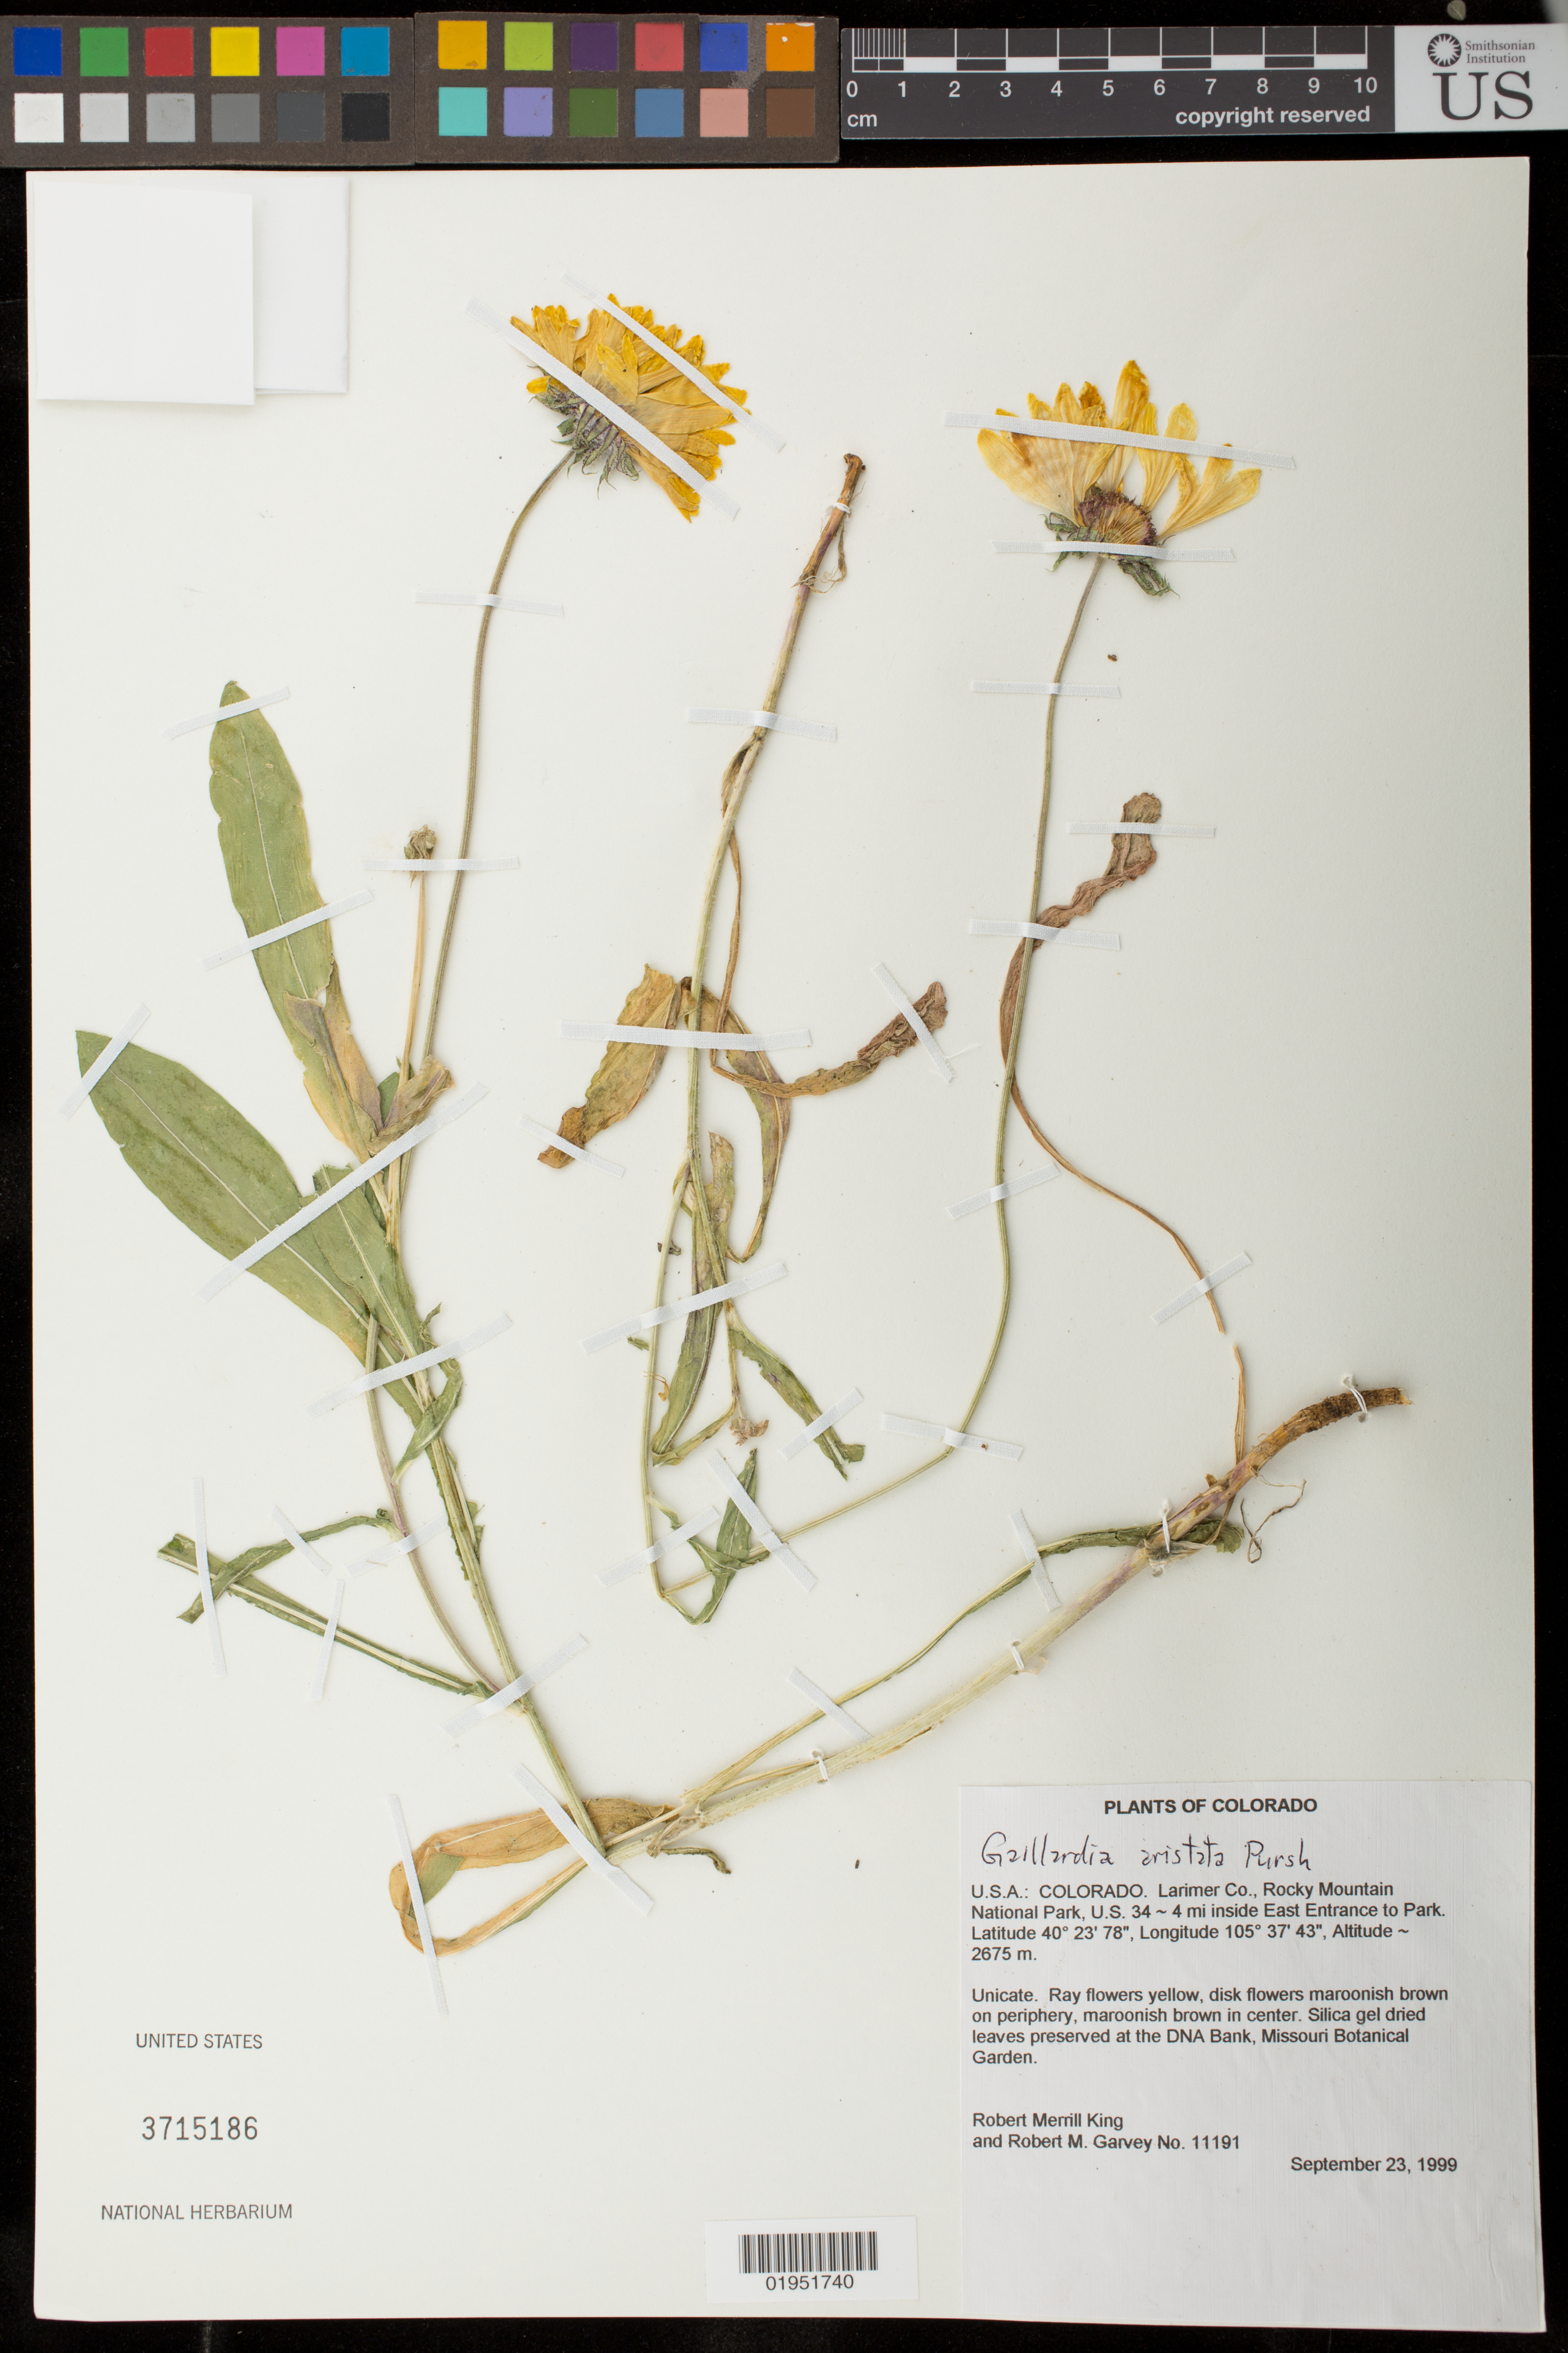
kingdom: Plantae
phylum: Tracheophyta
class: Magnoliopsida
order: Asterales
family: Asteraceae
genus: Gaillardia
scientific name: Gaillardia aristata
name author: Pursh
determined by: Robinson, Harold E., (US)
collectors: R. M. King & R. Garvey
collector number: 11191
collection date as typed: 23 Sep 1999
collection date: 1999-09-23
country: United States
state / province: Colorado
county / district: Larimer Co.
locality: Rocky Mountain National Park, US34, ca. 4 mi inside E entrance to park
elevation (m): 2675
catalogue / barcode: US 3715186